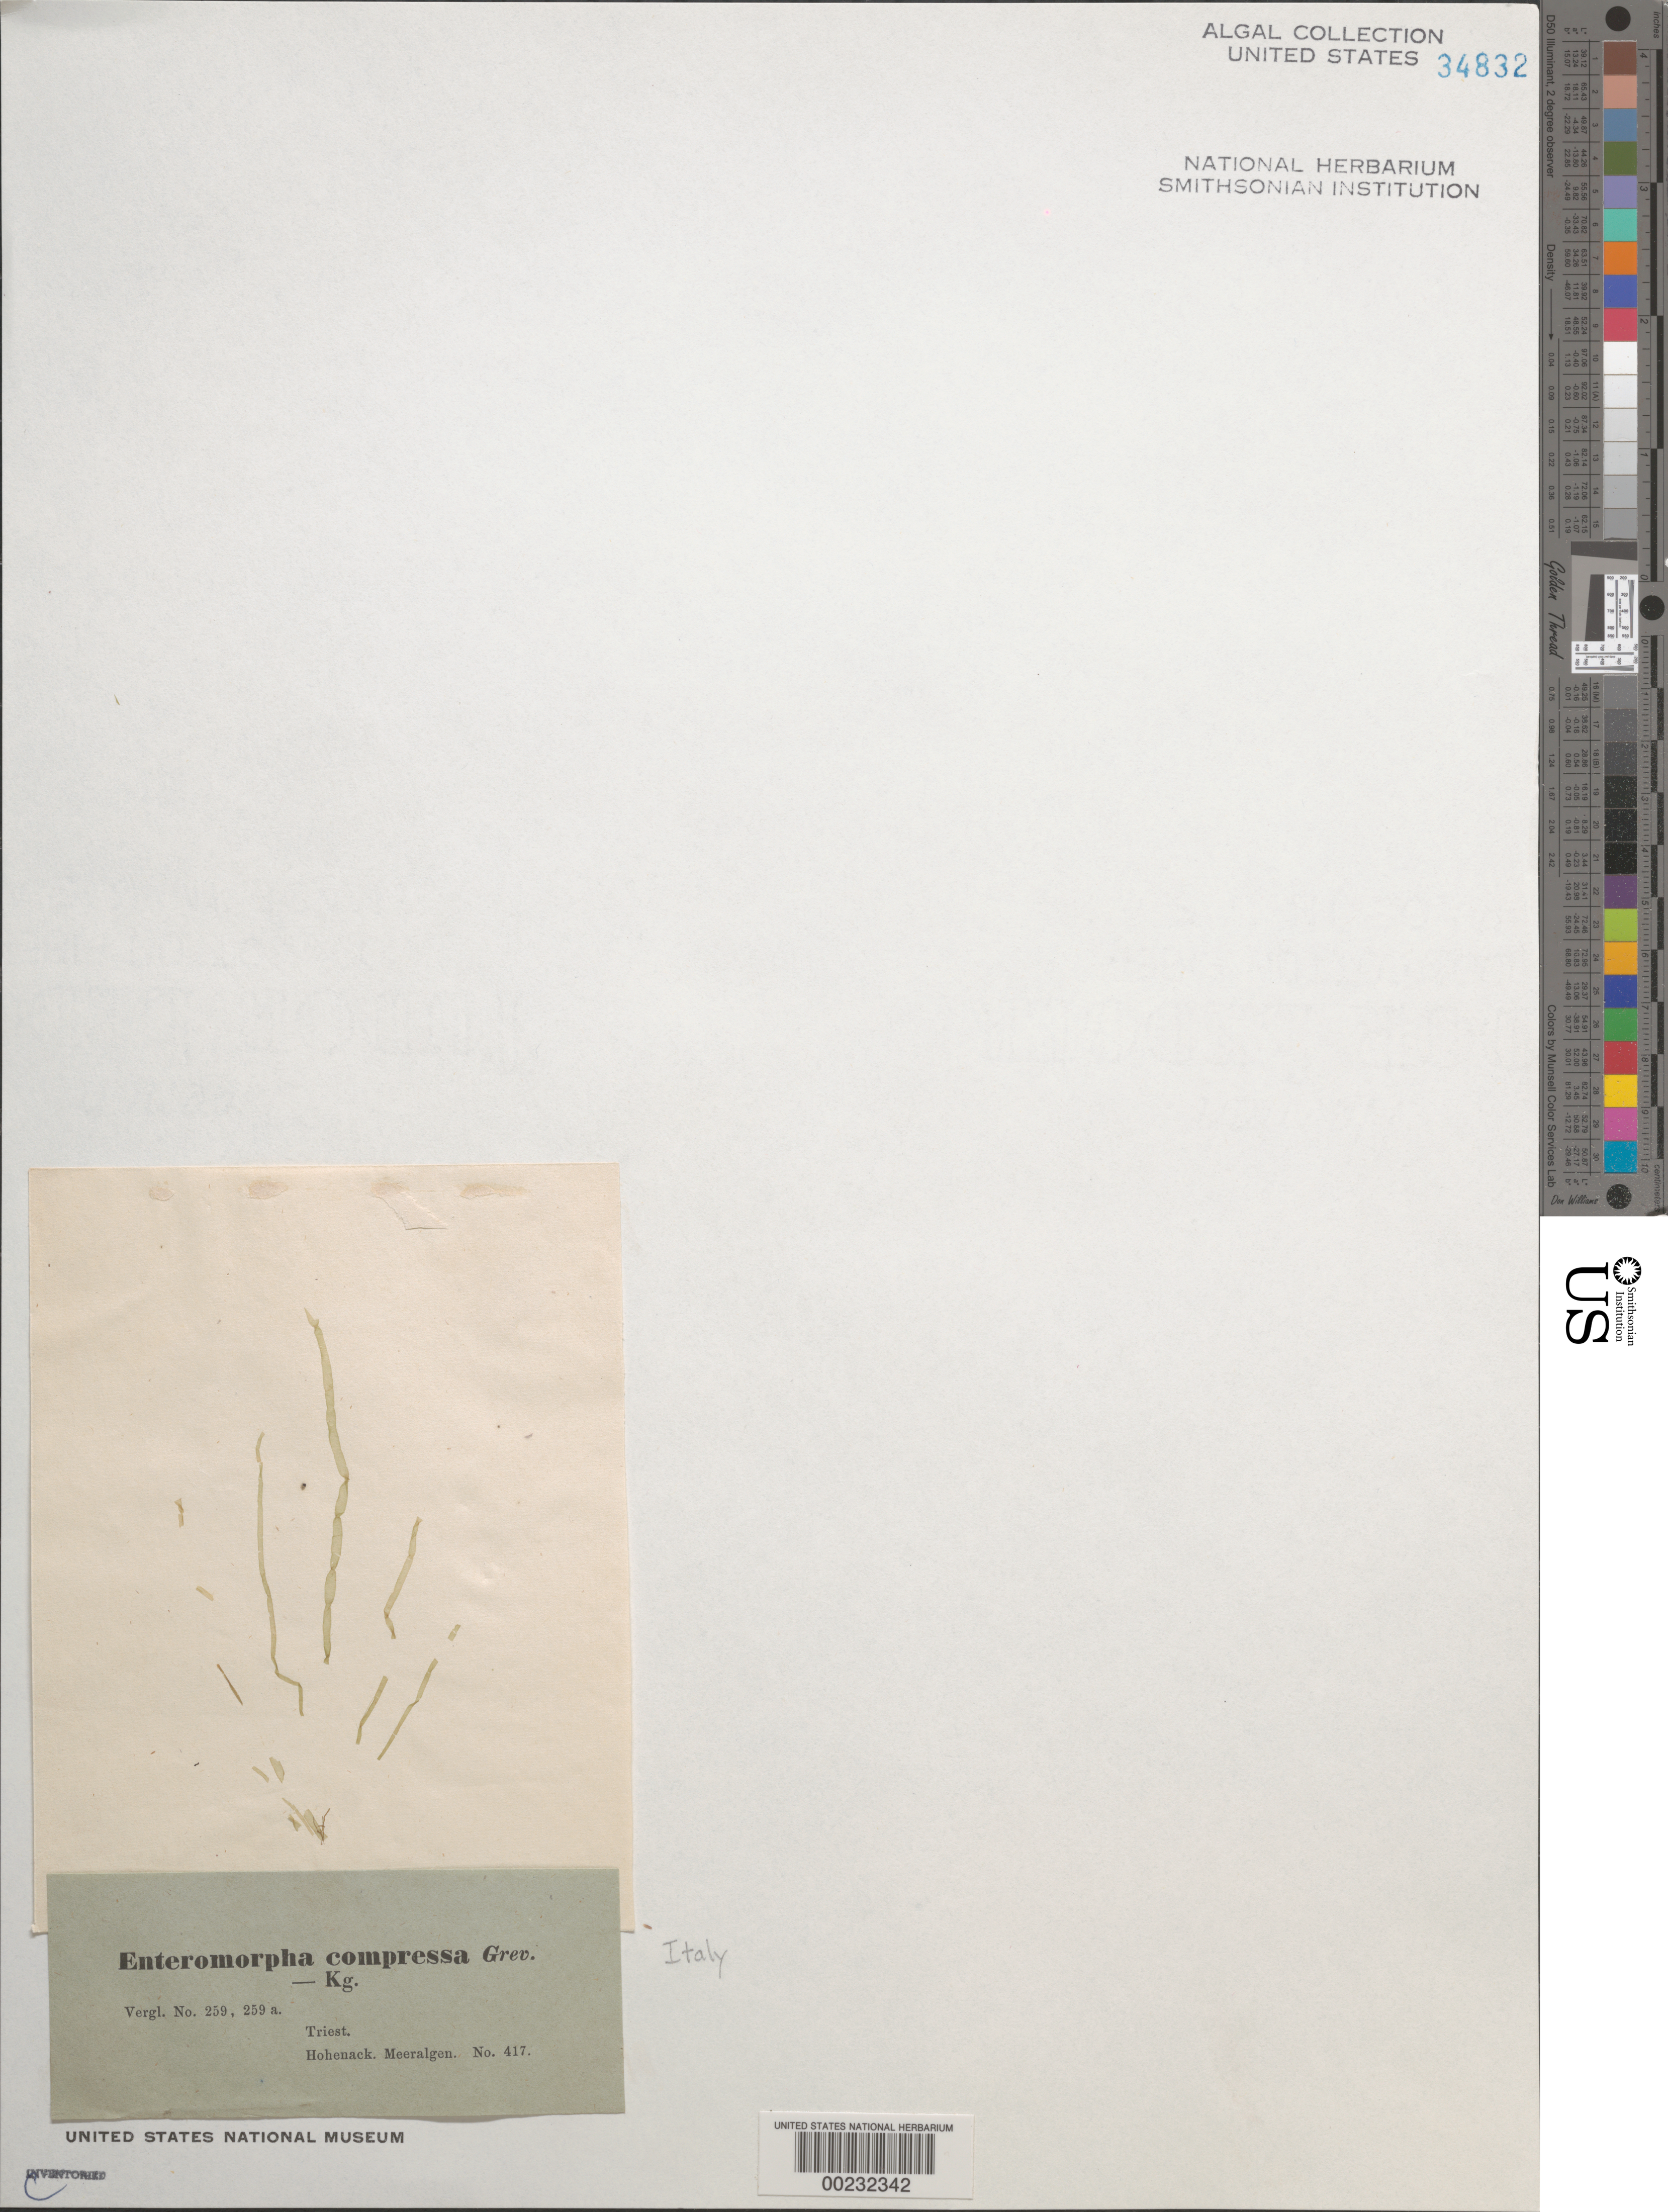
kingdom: Plantae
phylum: Chlorophyta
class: Ulvophyceae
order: Ulvales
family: Ulvaceae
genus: Ulva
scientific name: Ulva compressa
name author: L.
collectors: R. F. Hohenacker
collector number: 417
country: Italy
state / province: Friuli-Venezia Giulia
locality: Trieste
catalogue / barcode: US 34832